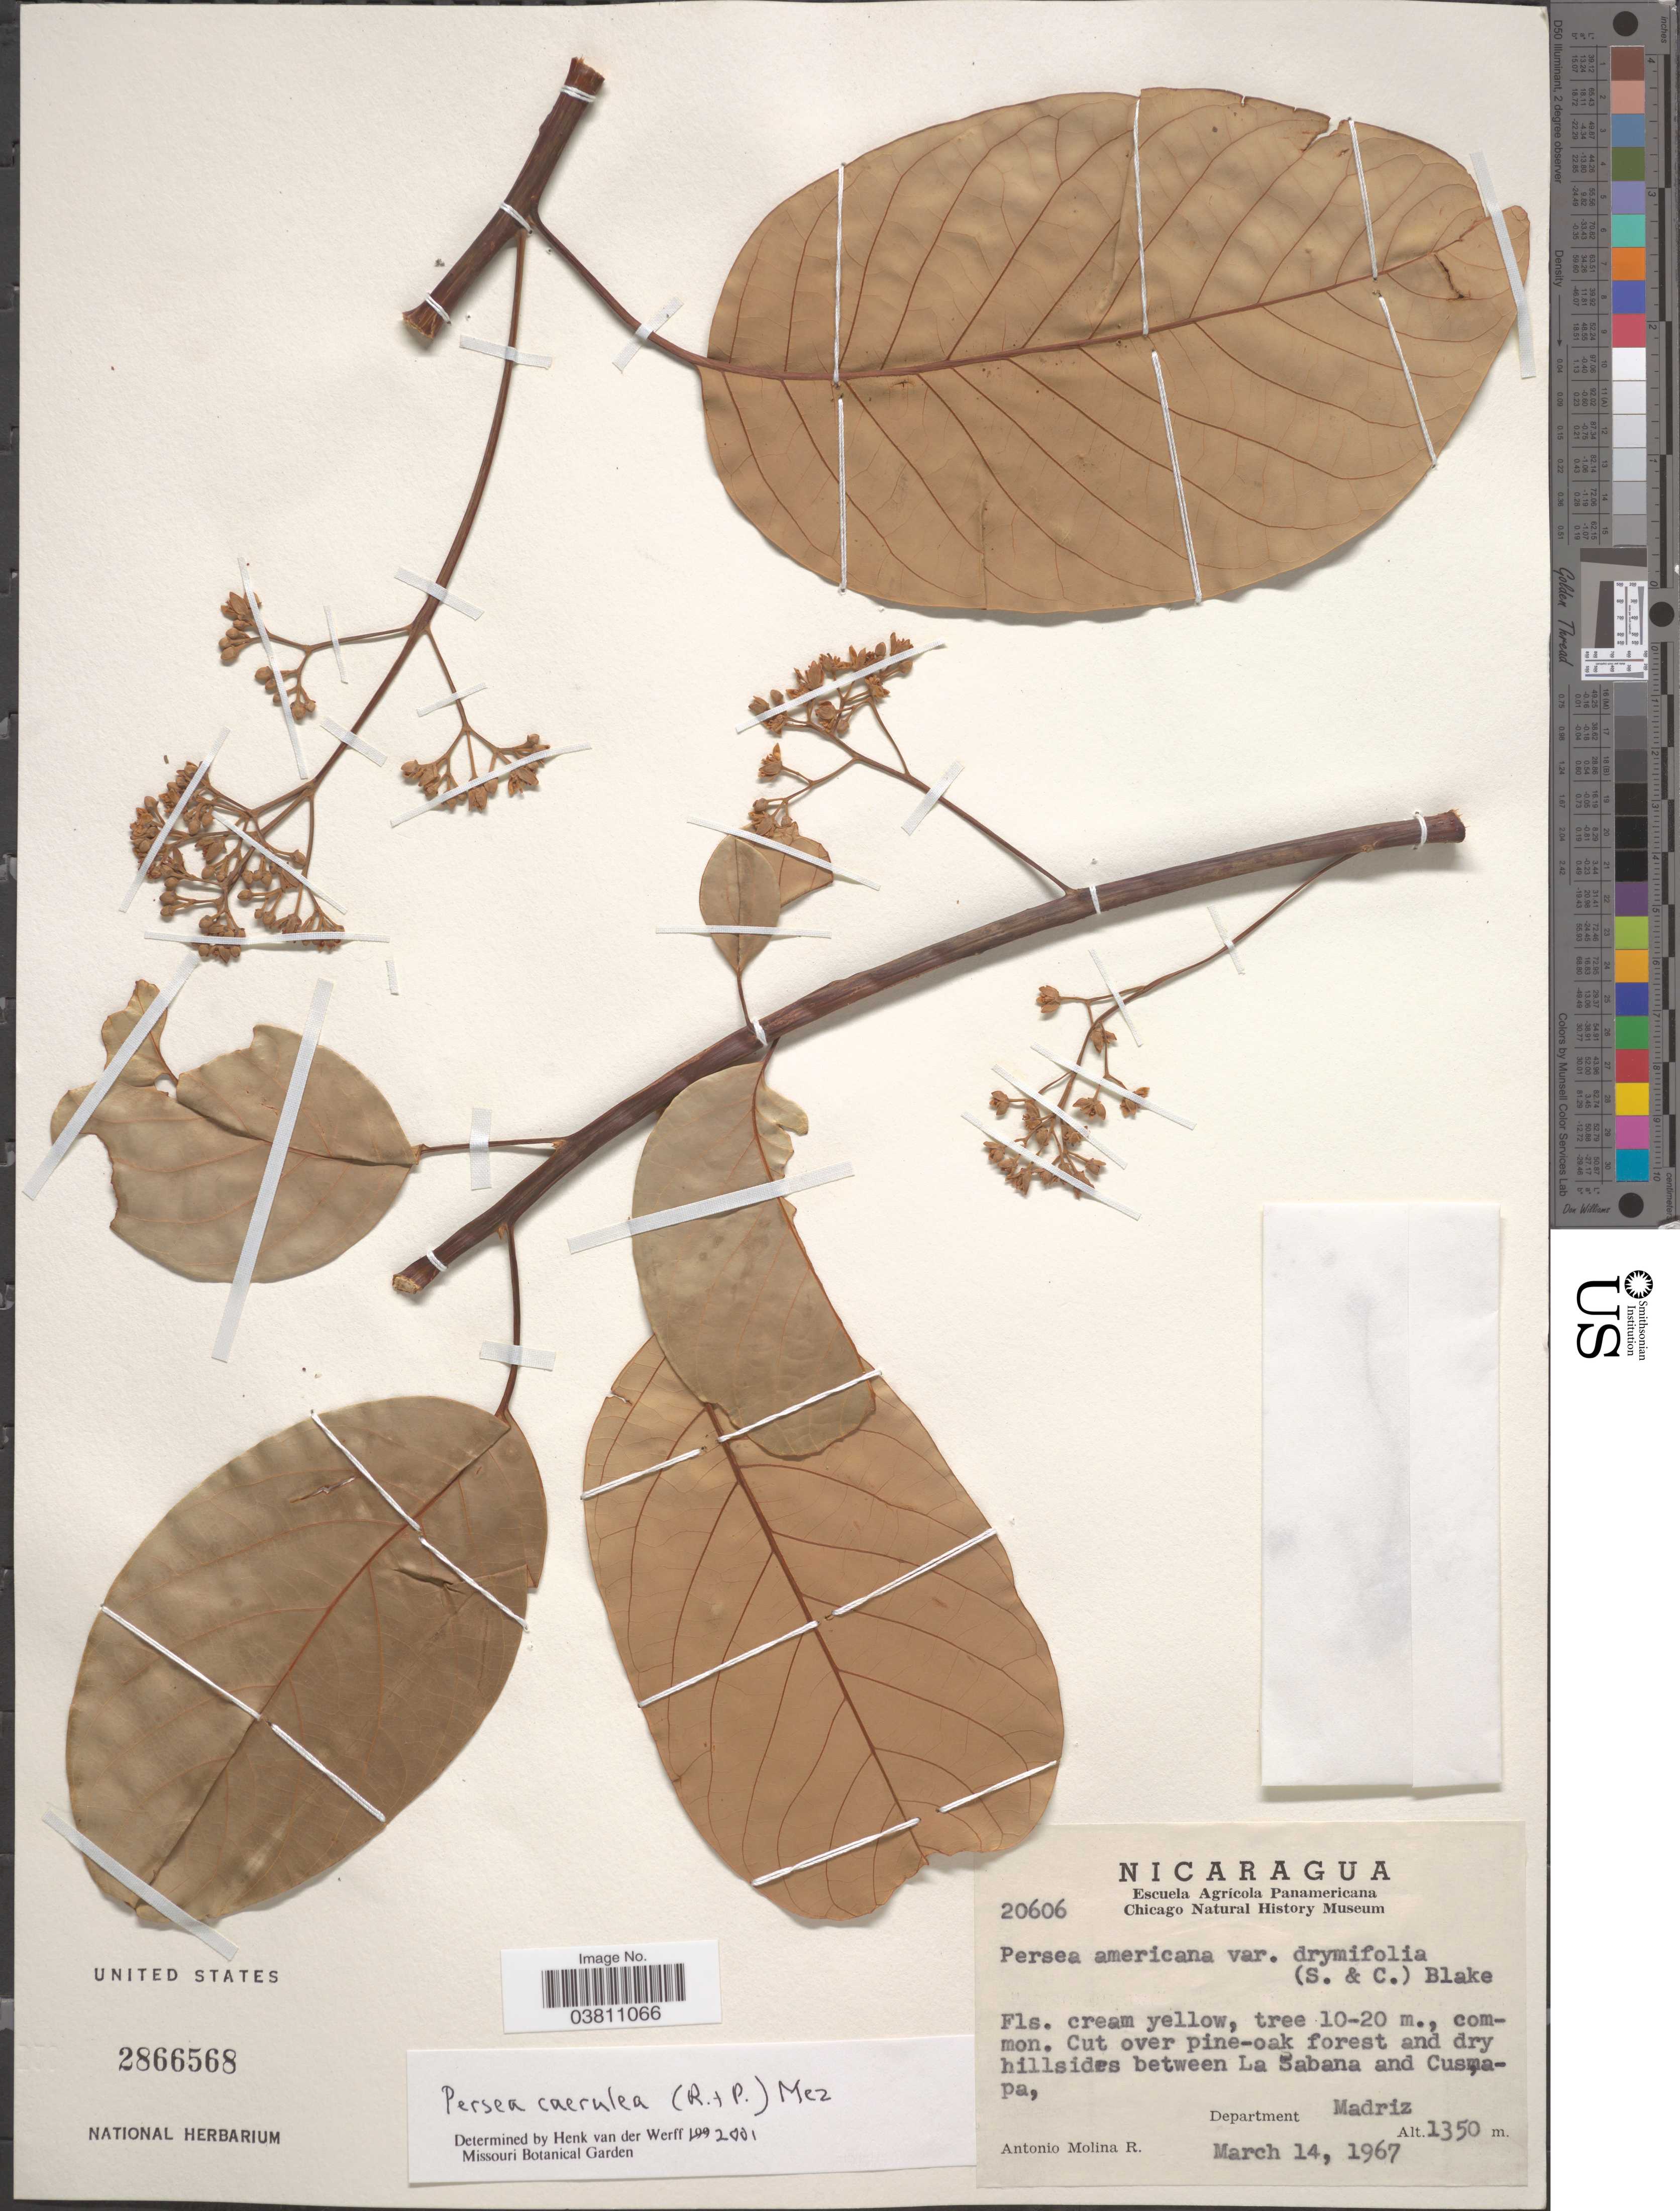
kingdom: Plantae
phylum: Tracheophyta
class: Magnoliopsida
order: Laurales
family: Lauraceae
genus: Persea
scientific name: Persea caerulea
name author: (Ruiz & Pav.) Mez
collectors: A. Molina R.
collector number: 20606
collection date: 1967-03-14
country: Nicaragua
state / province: Madriz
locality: Between La Sabana and Cusmapa, Department Madriz.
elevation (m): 1350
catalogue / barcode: US 2866568